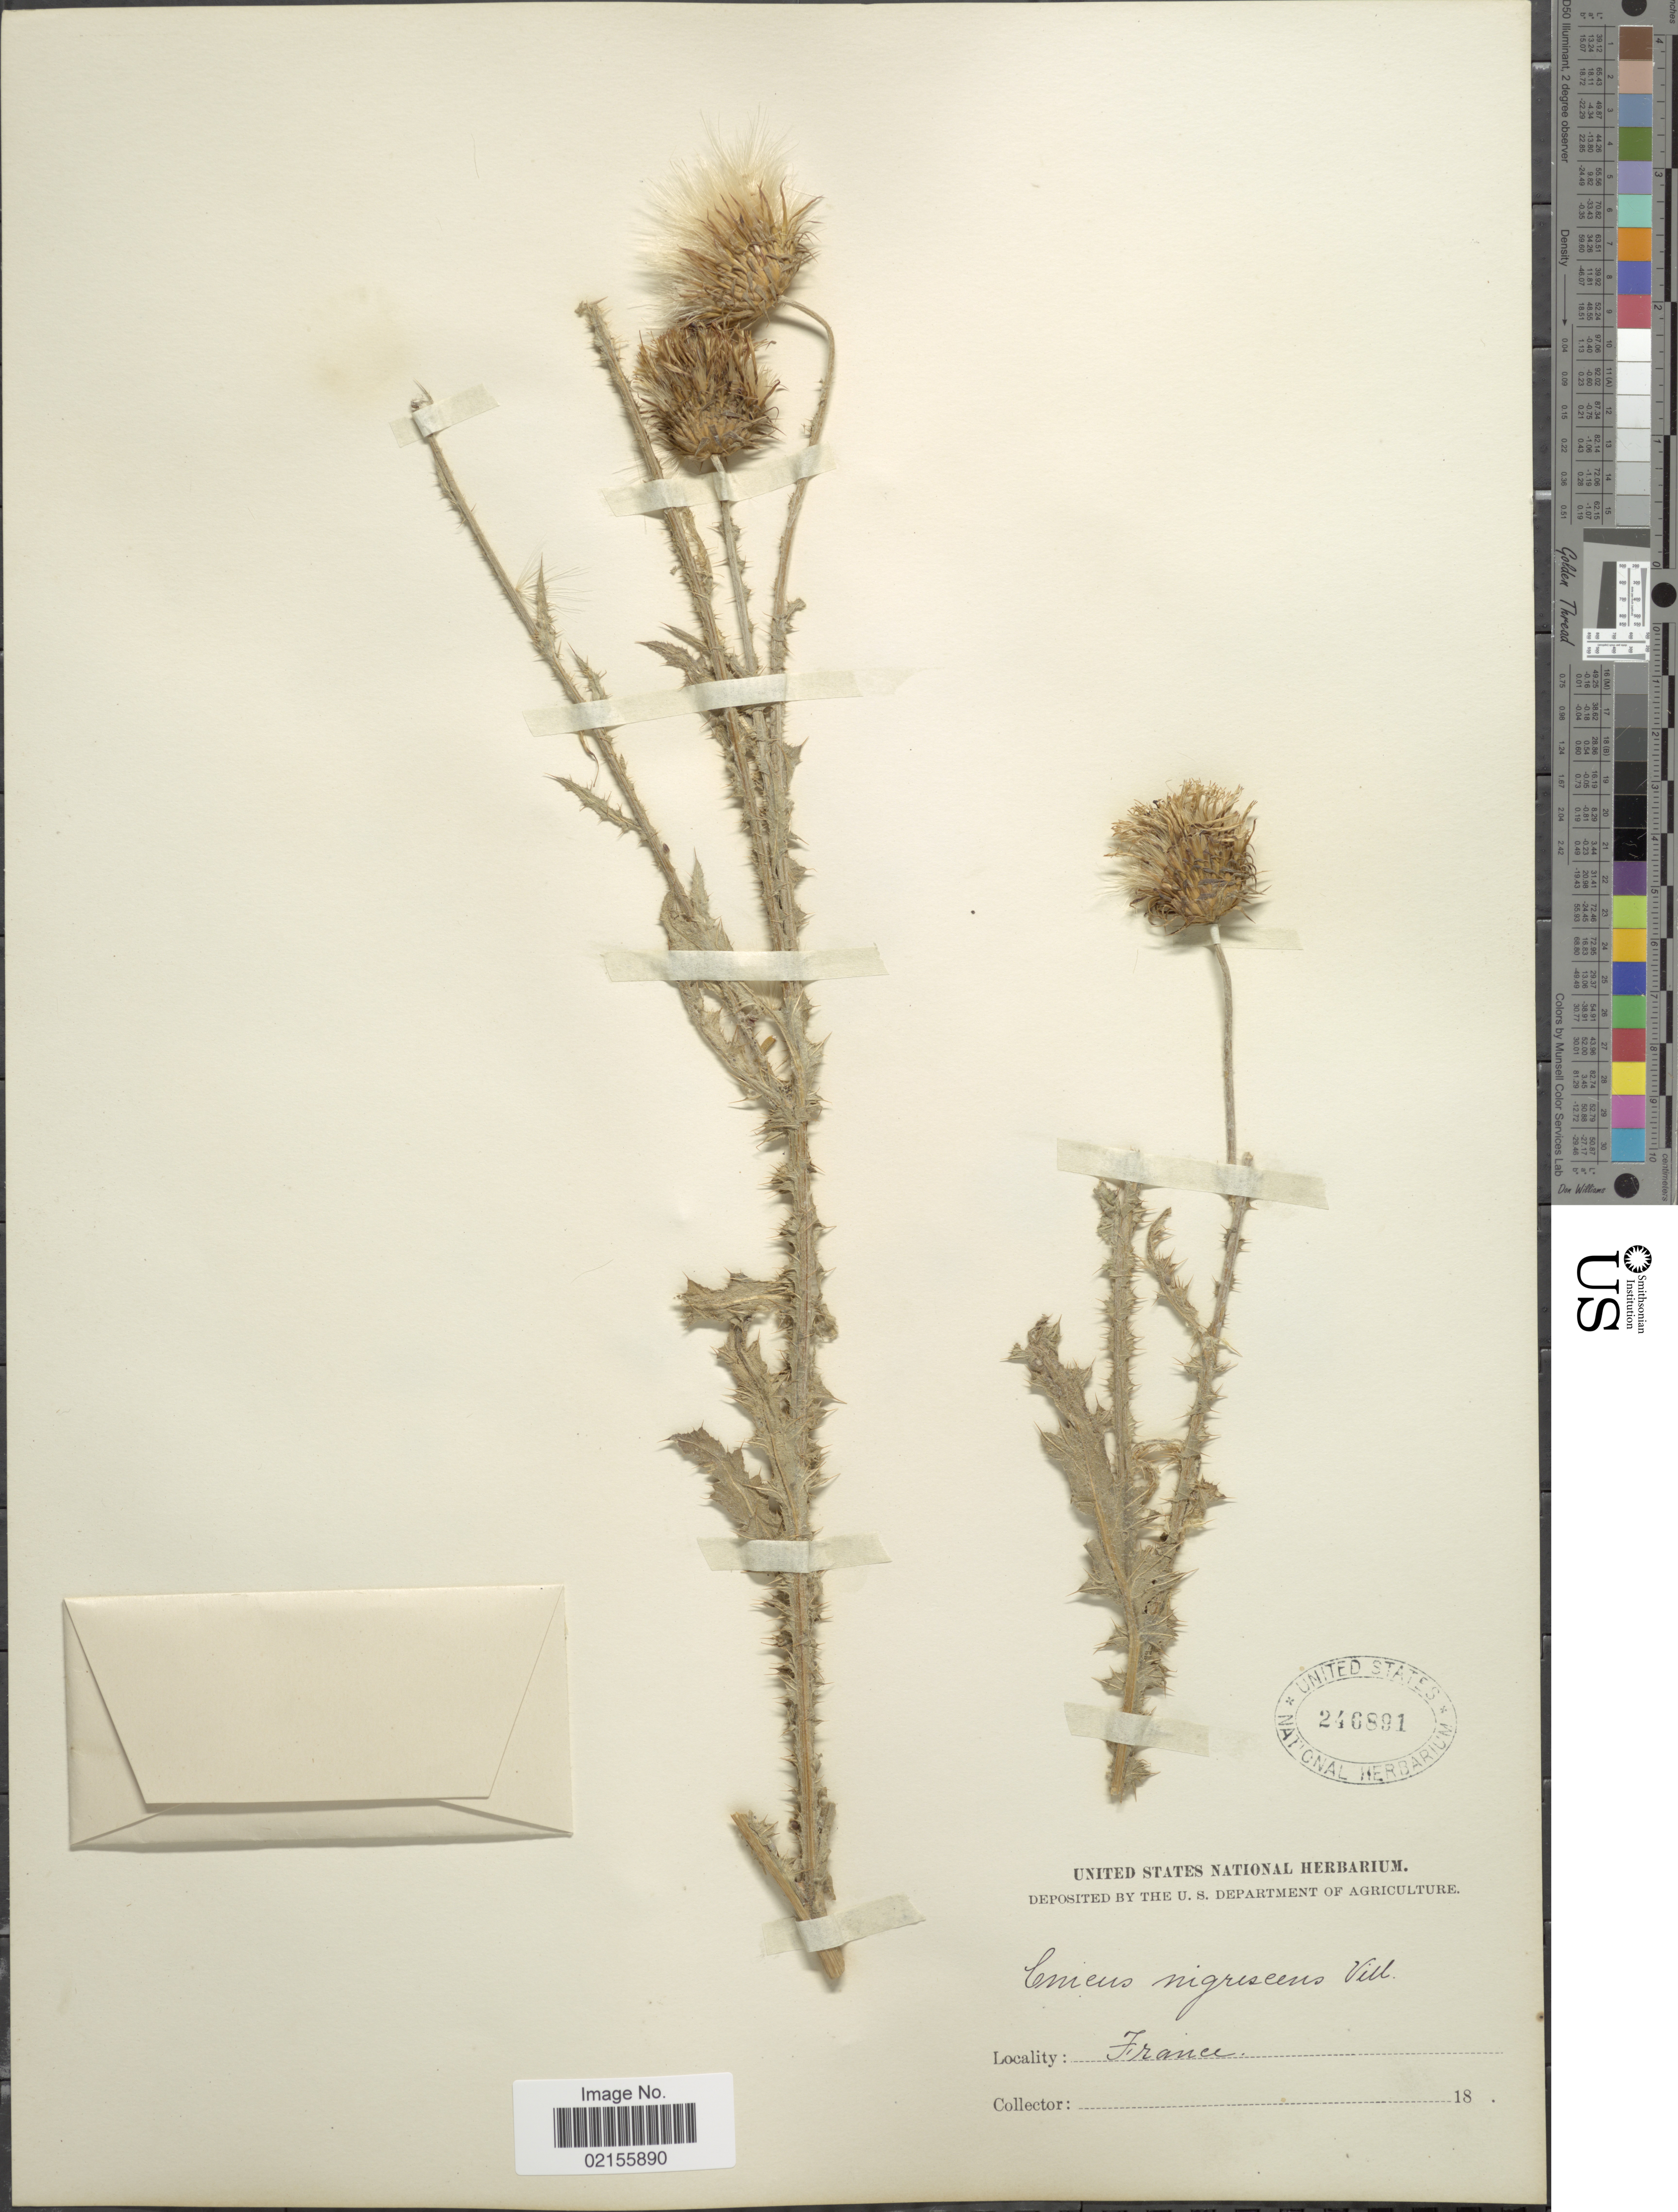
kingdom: Plantae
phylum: Tracheophyta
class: Magnoliopsida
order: Asterales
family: Asteraceae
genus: Carduus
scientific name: Carduus nigrescens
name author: Vill.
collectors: U.S. National Herbarium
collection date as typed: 18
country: France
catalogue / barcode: US 246891